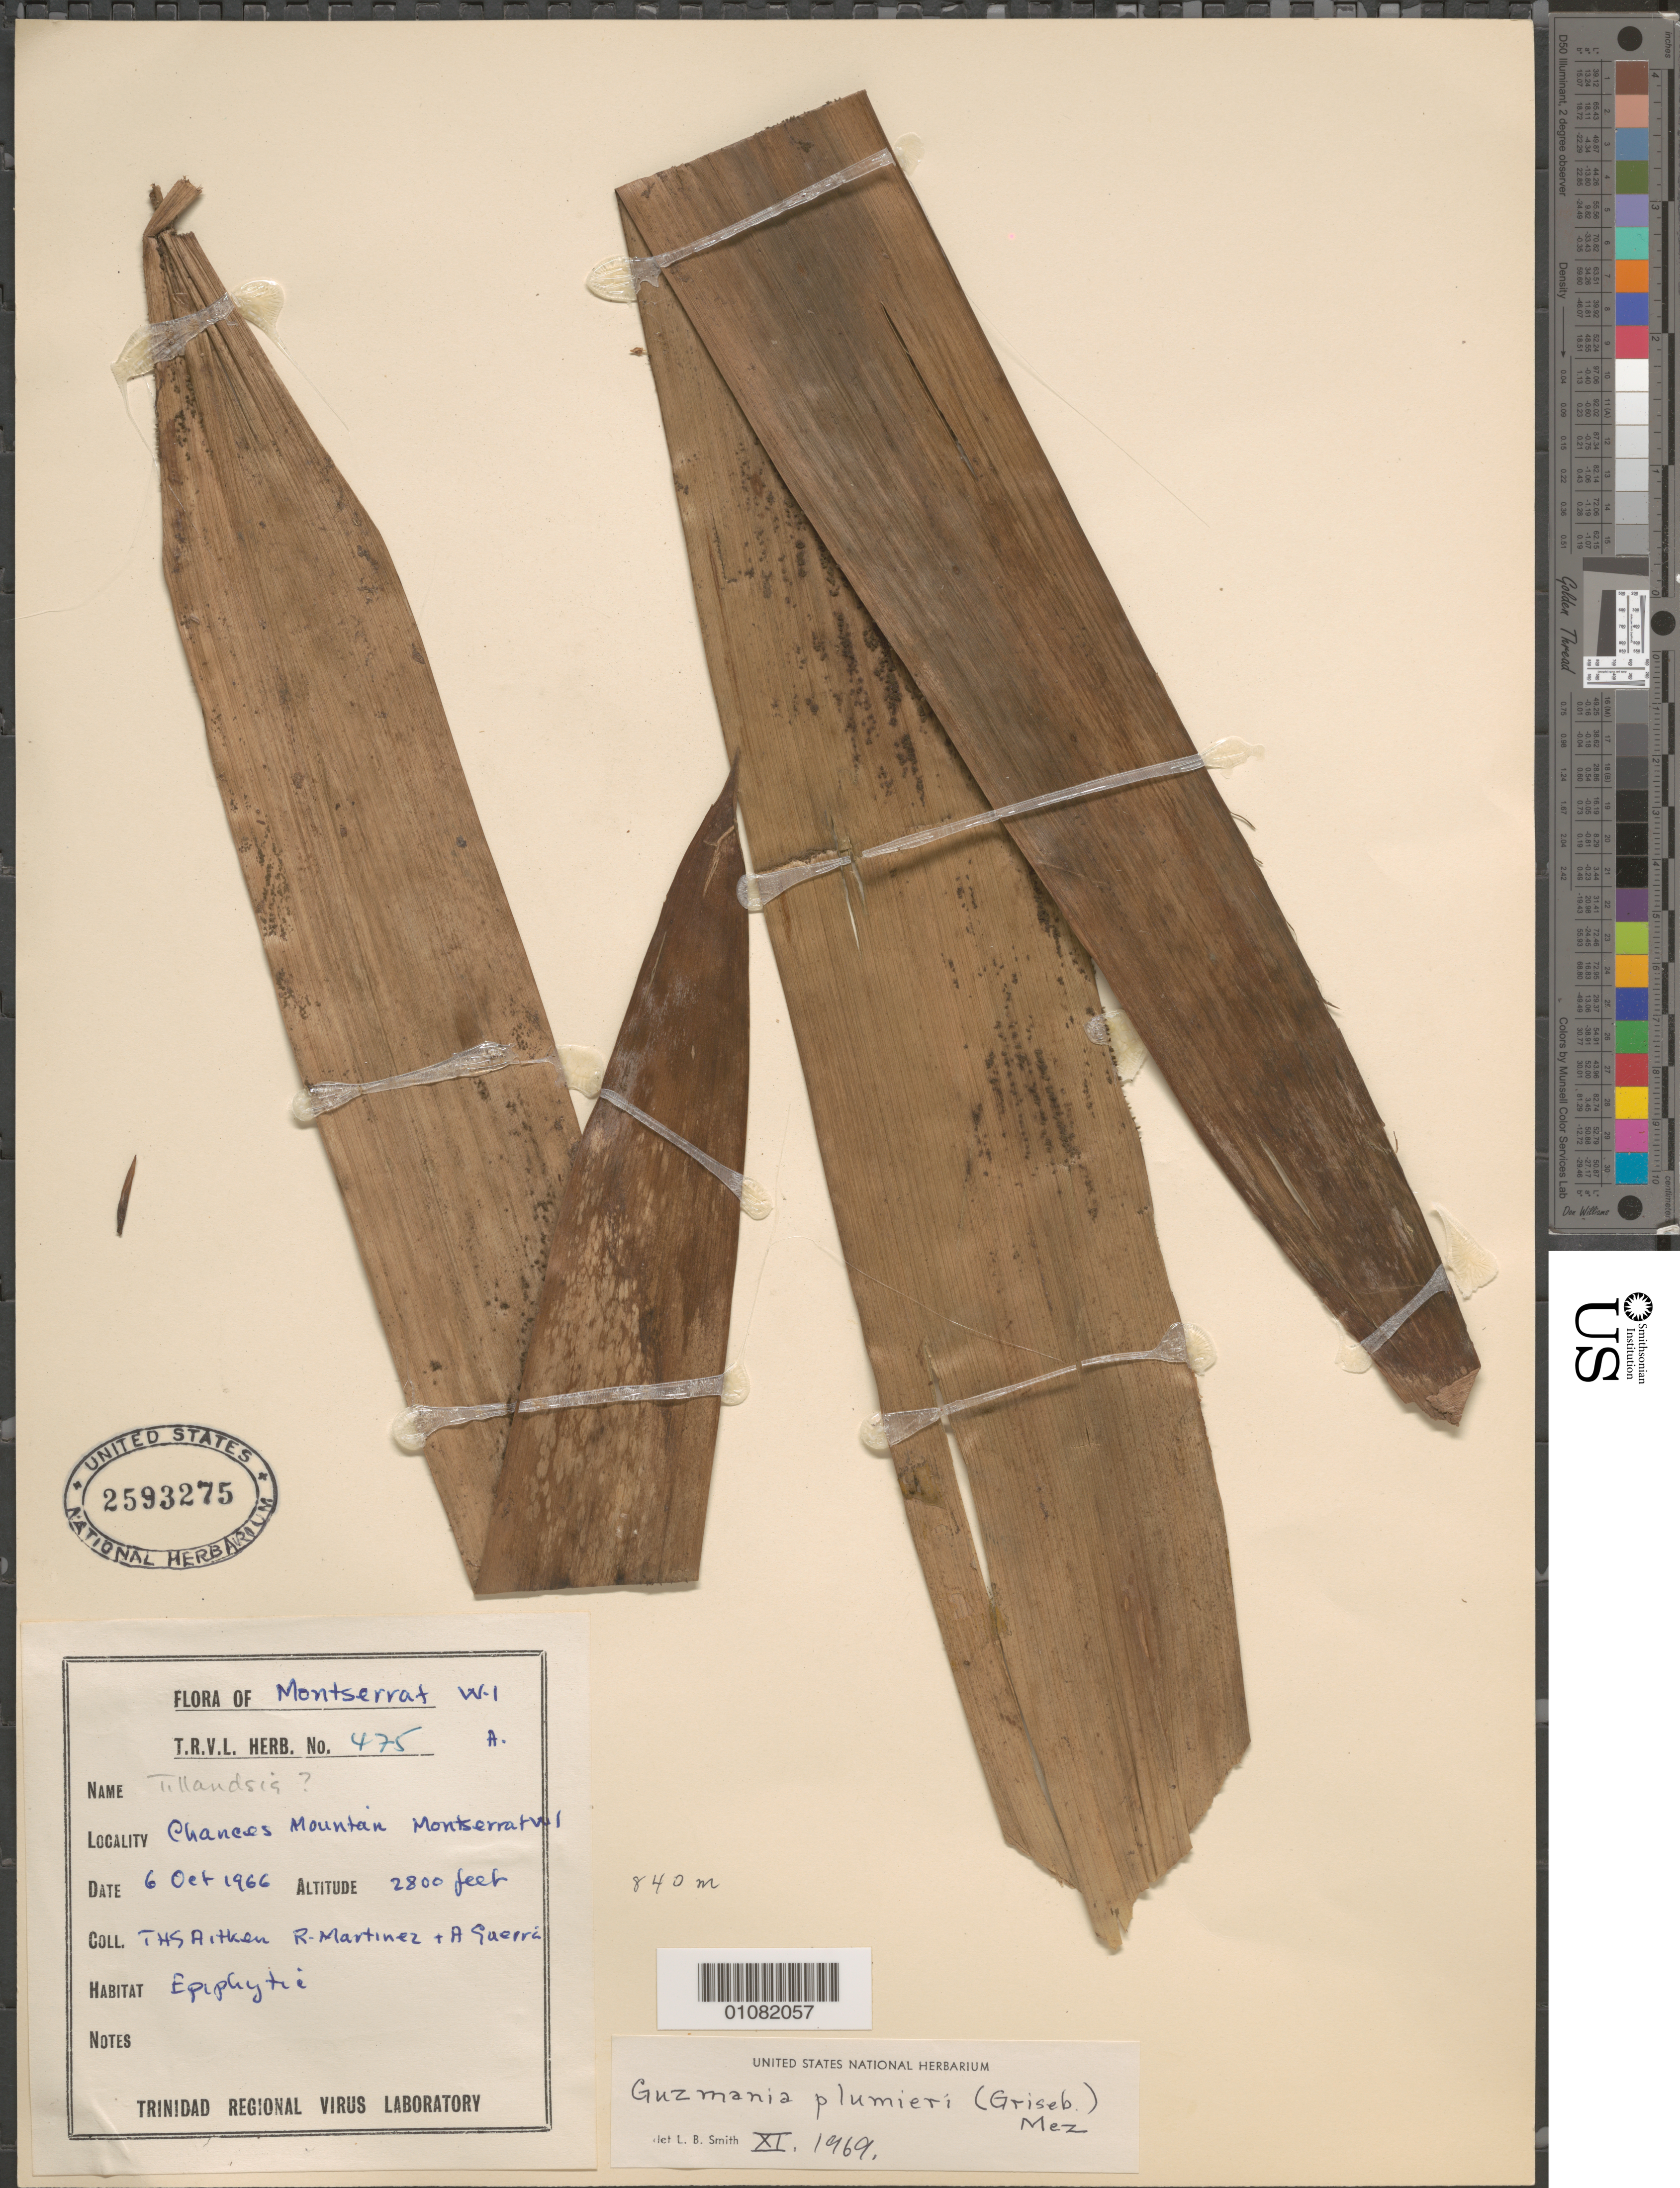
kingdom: Plantae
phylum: Tracheophyta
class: Liliopsida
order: Poales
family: Bromeliaceae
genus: Guzmania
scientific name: Guzmania plumieri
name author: (Griseb.) Mez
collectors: T. Aitken, R. Martinez & A. Guerra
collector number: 475a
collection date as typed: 06 Oct 1966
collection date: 1966-10-06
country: Montserrat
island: Montserrat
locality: Chances Mountain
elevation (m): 853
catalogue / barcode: US 2593275